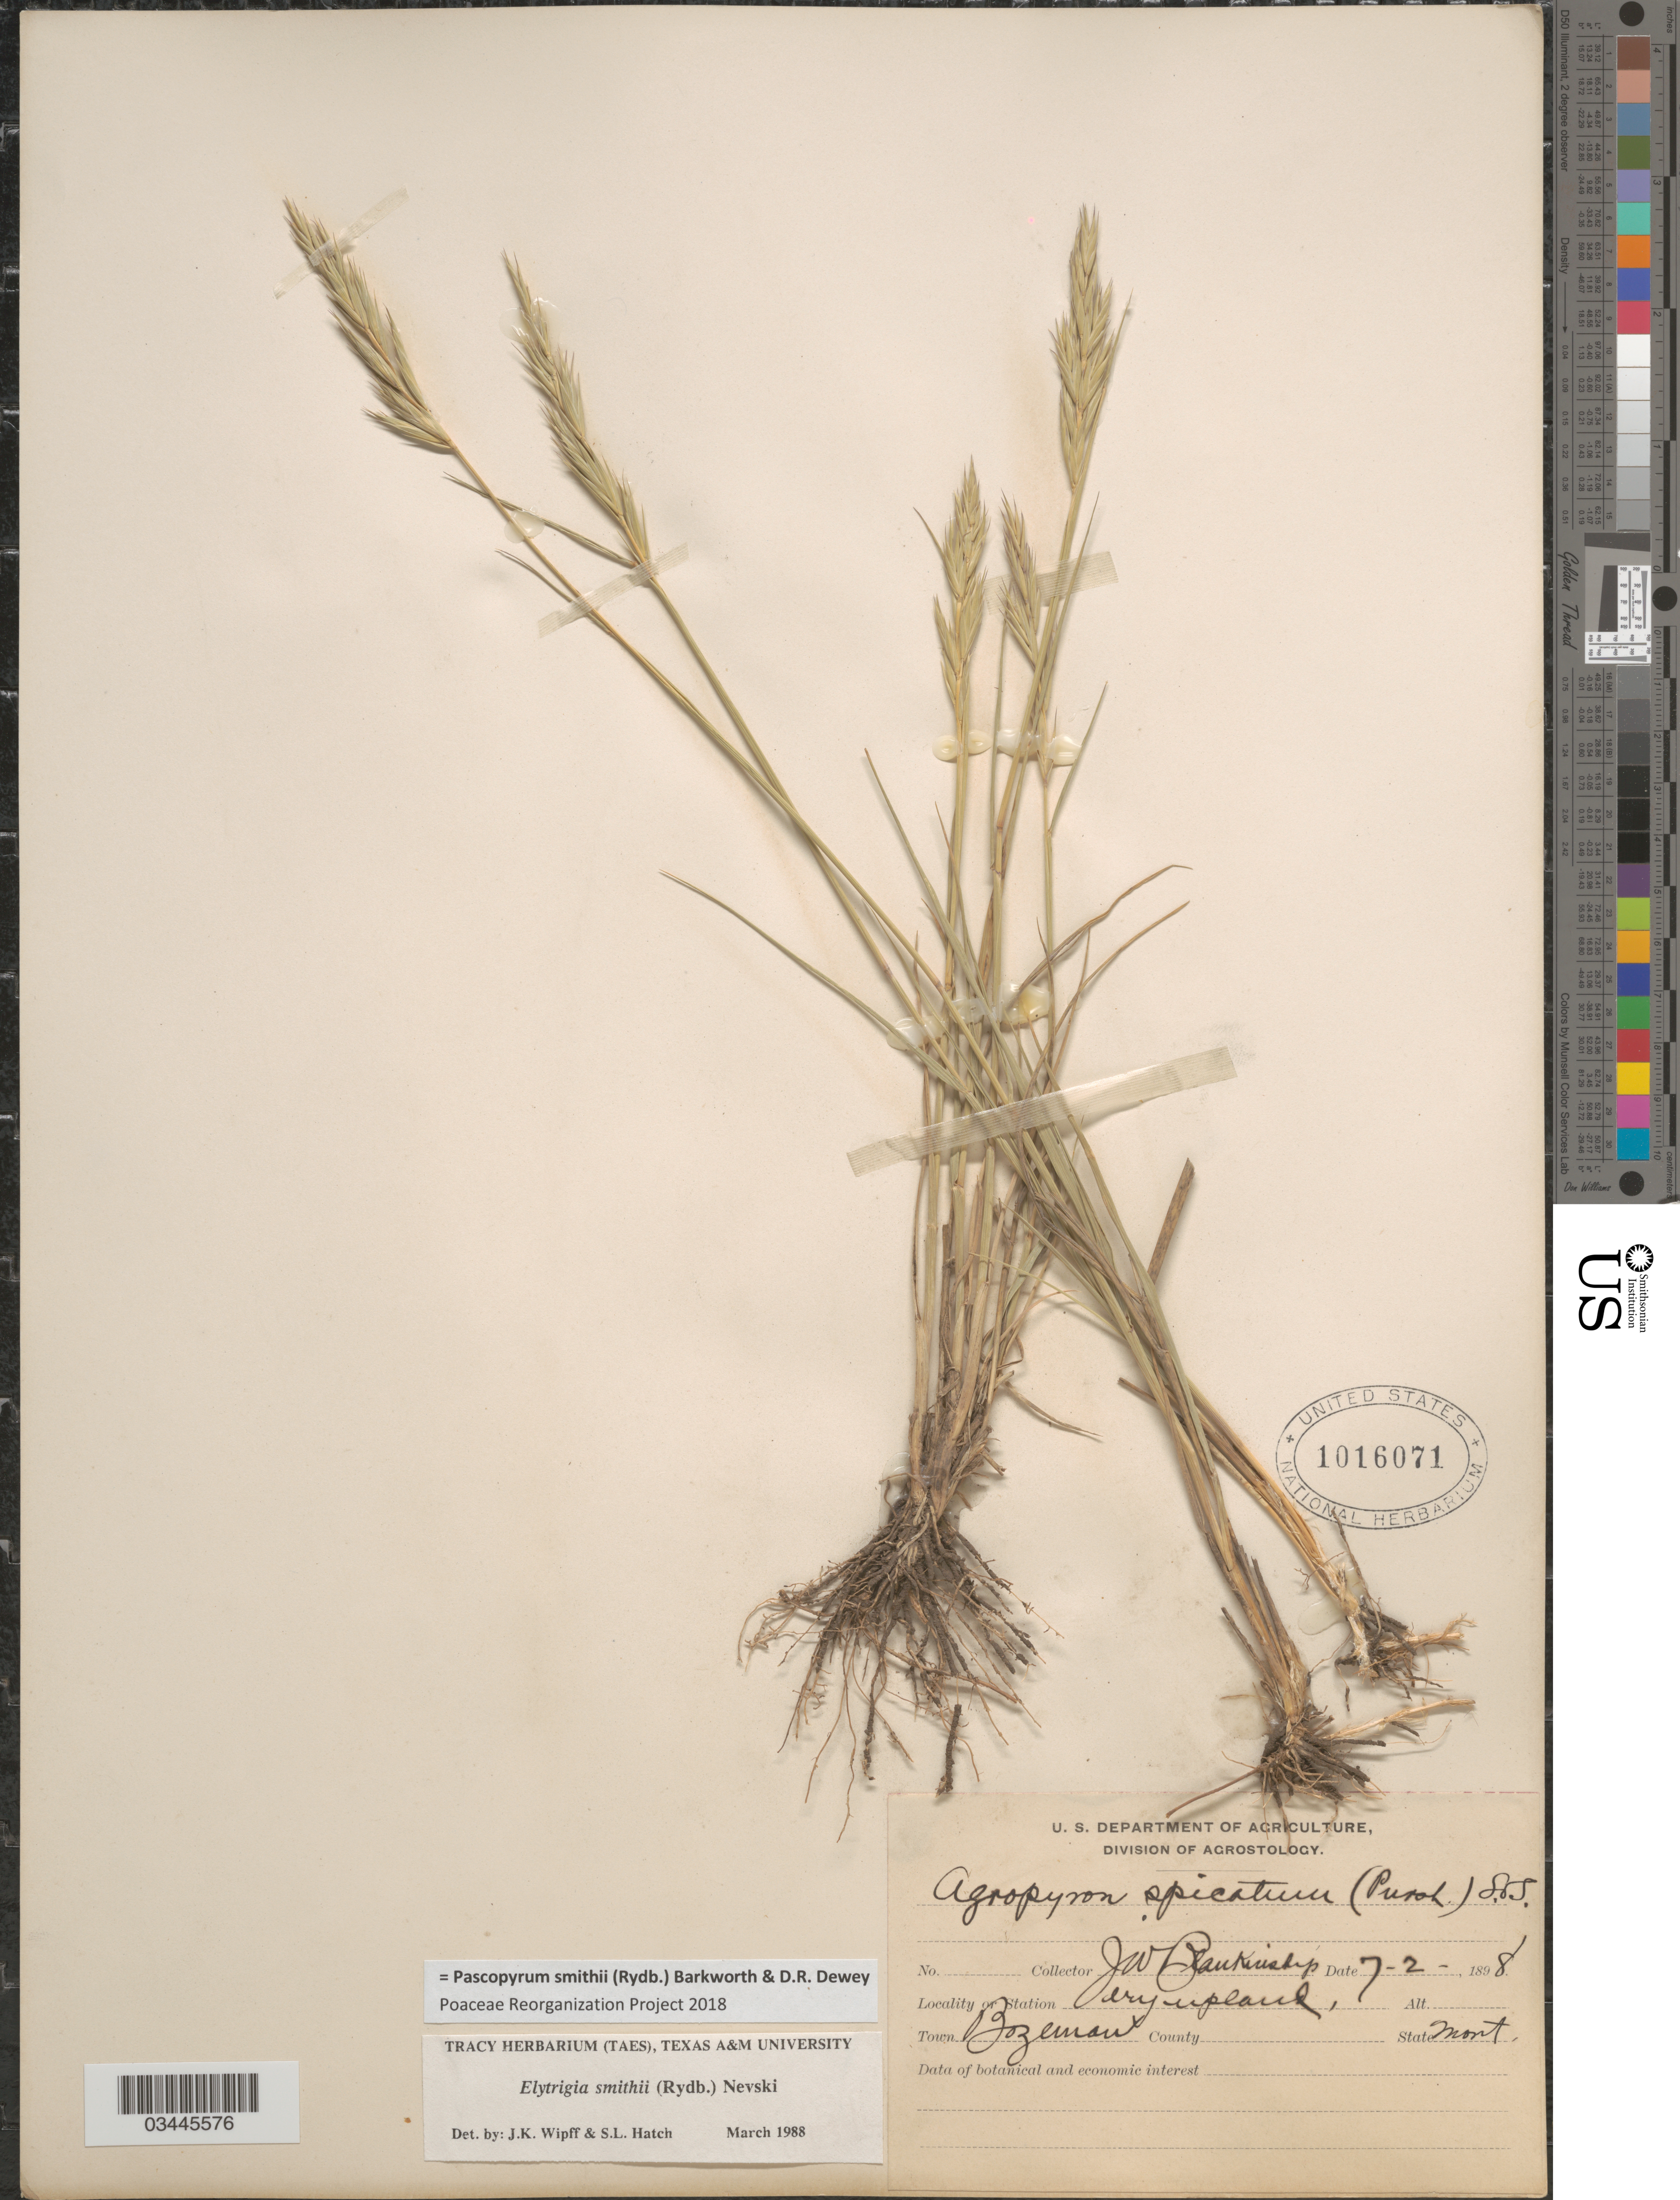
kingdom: Plantae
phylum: Tracheophyta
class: Liliopsida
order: Poales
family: Poaceae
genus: Pascopyrum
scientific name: Pascopyrum smithii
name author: (Rydb.) Barkworth & Dewey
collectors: J. W. Blankinship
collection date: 1898-07-02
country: United States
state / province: Montana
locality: Town Bozeman.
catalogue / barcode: US 1016071